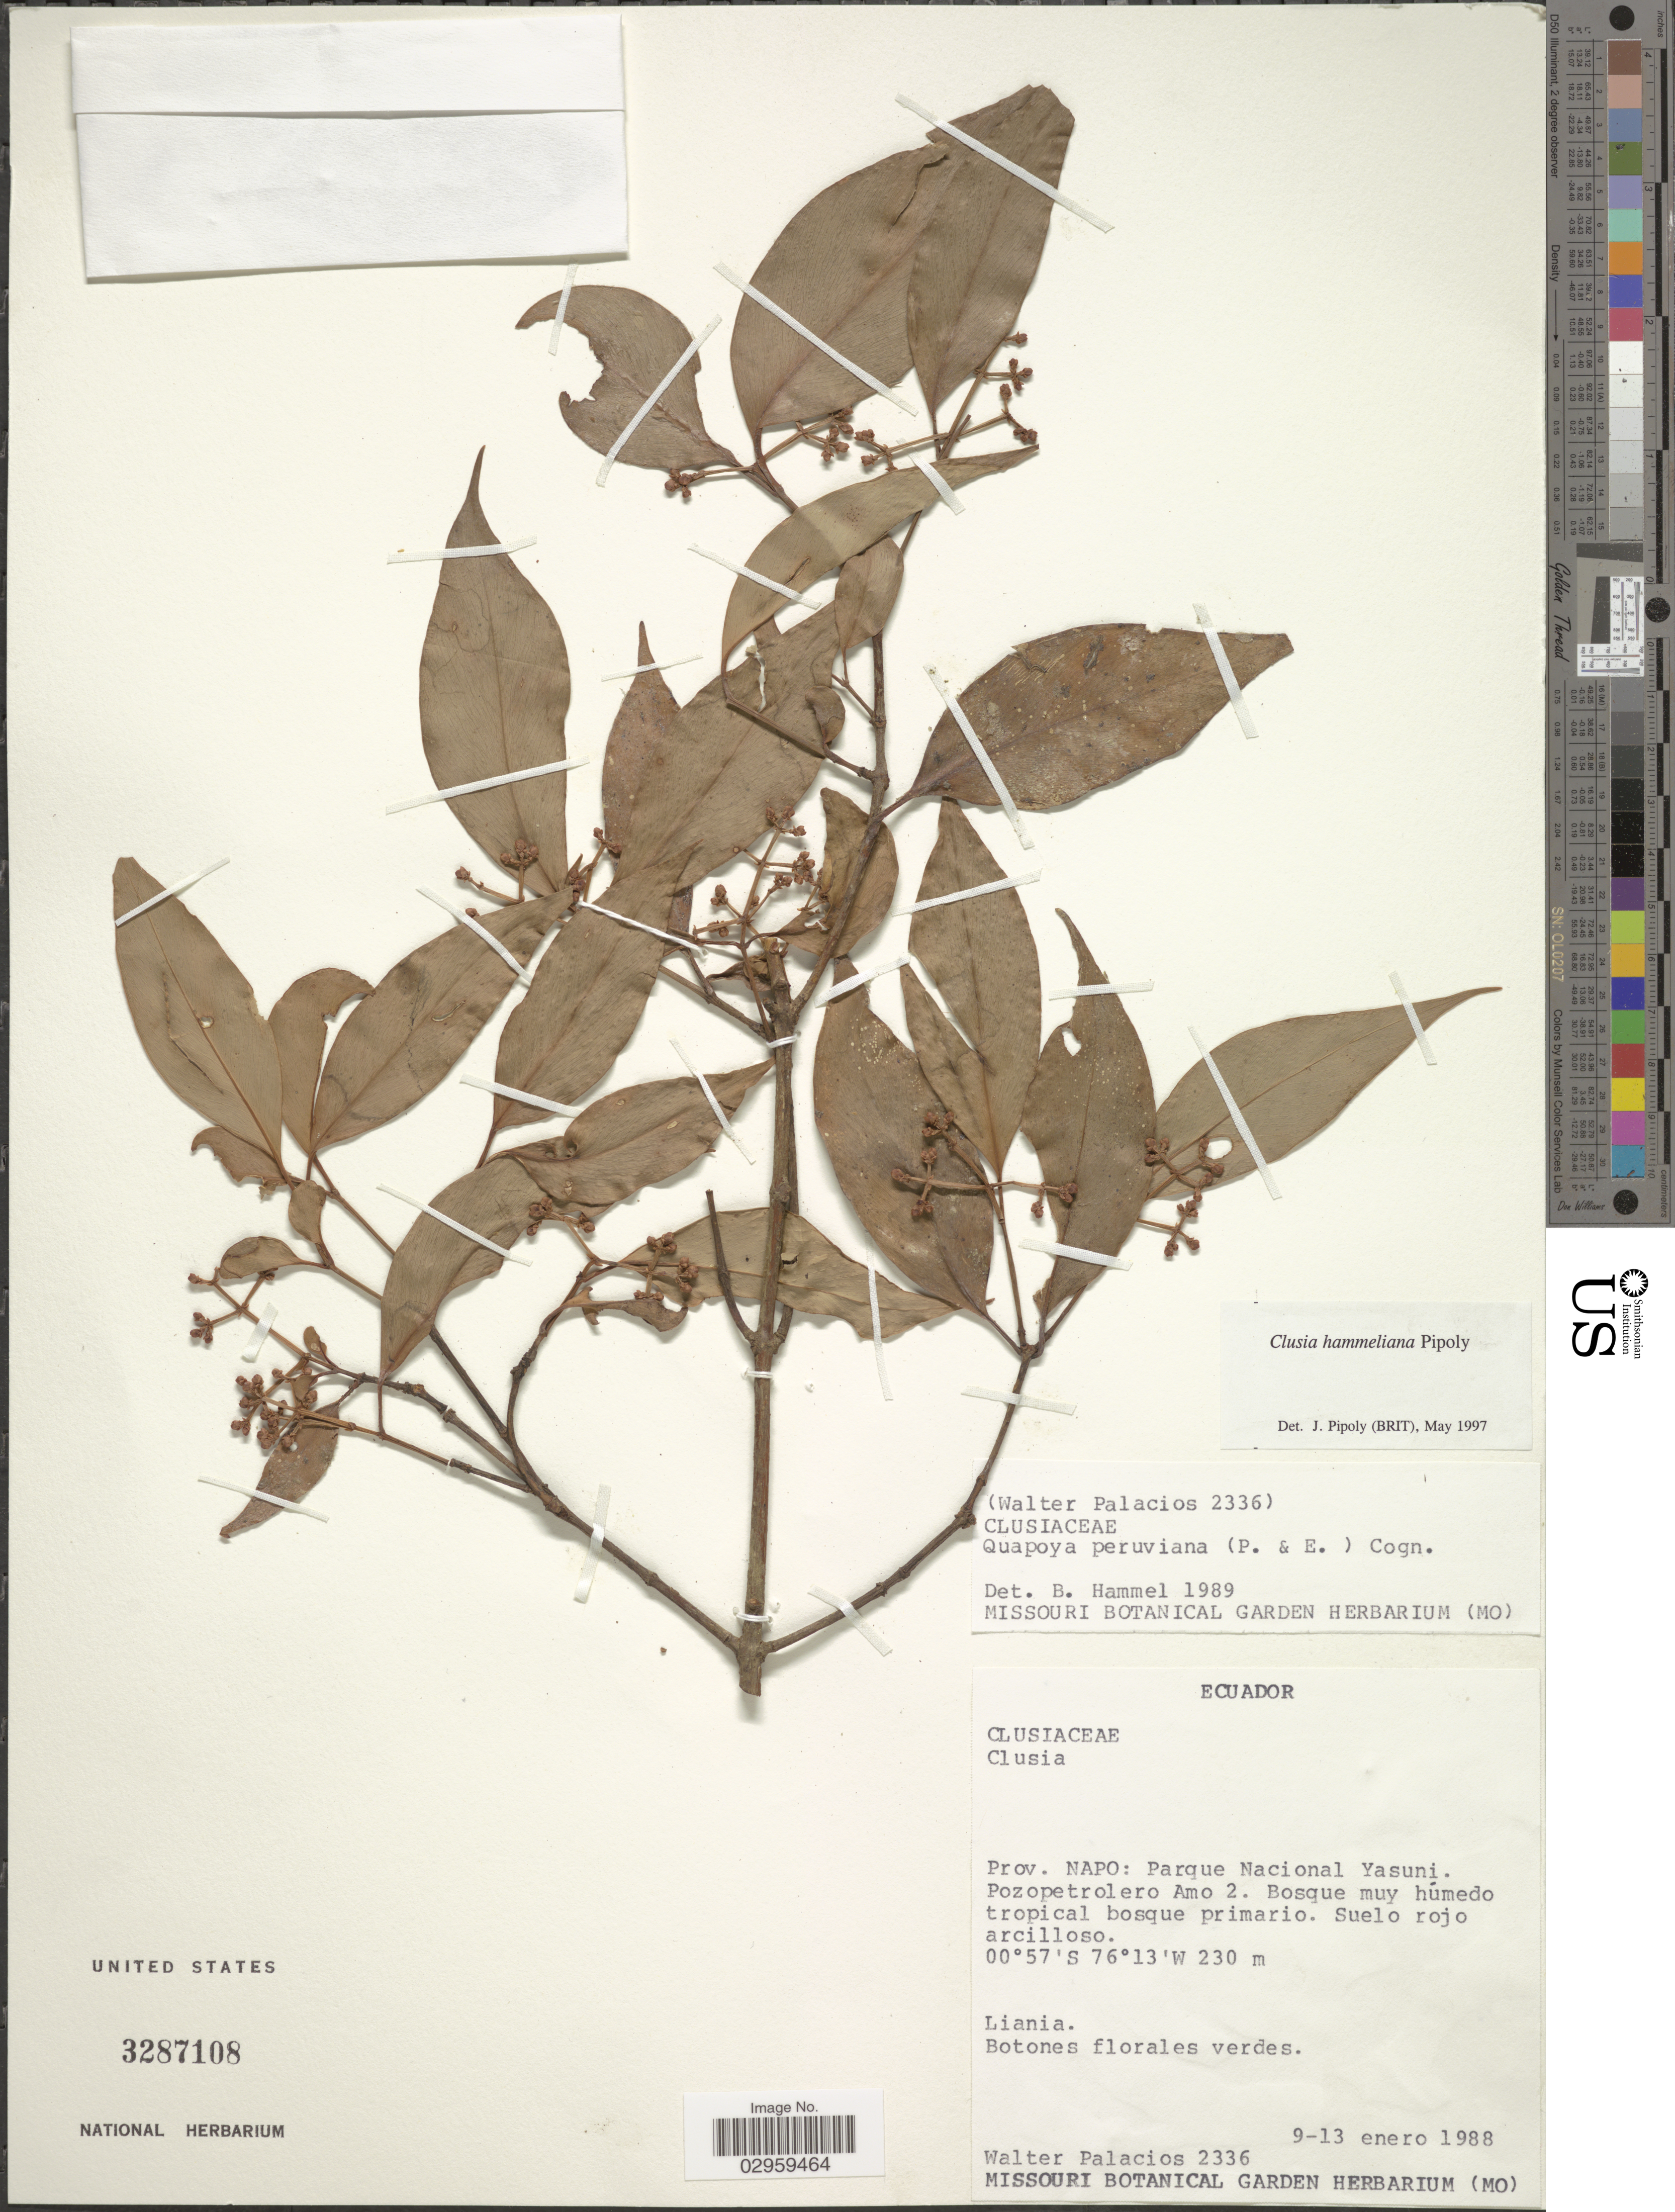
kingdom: Plantae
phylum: Tracheophyta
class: Magnoliopsida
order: Malpighiales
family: Clusiaceae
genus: Clusia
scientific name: Clusia hammeliana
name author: Pipoly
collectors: W. Palacios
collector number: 2336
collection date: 1988-01-09/1988-01-13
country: Ecuador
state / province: Napo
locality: Prov. Napo: Parque Nacional Yasuni. Pozopetrolero Amo 2.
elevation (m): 230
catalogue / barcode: US 3287108